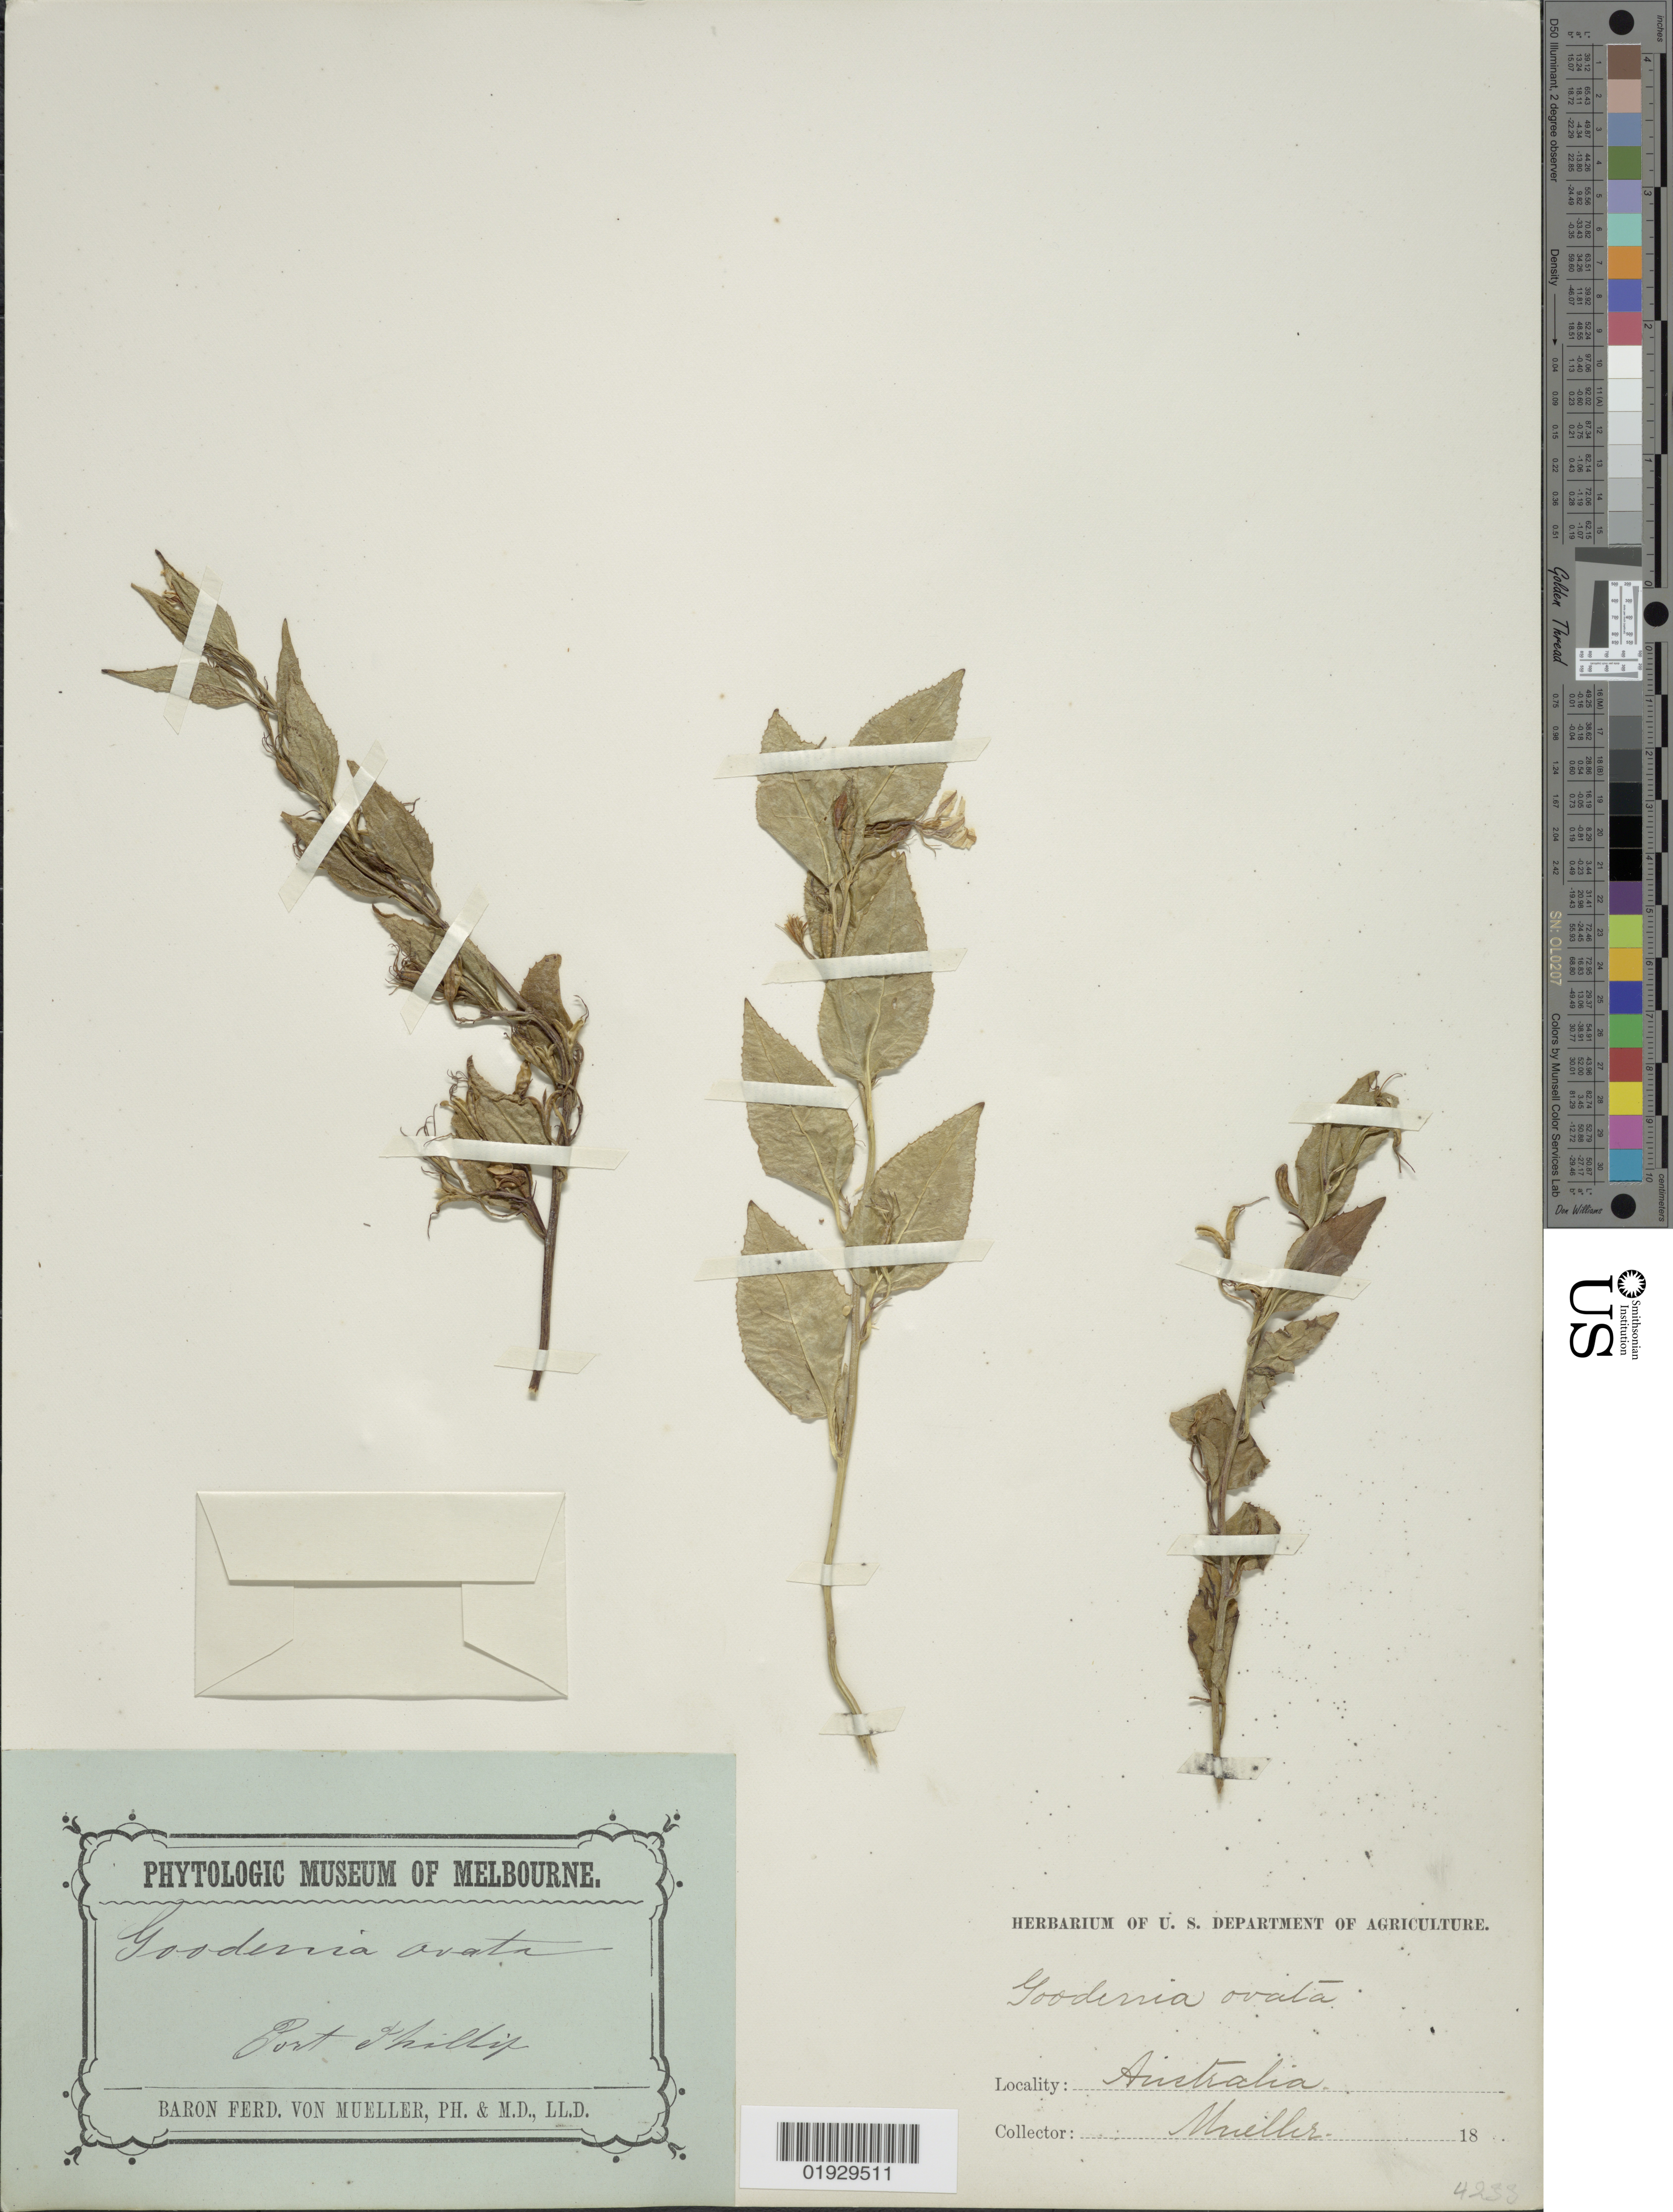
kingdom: Plantae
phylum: Tracheophyta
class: Magnoliopsida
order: Asterales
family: Goodeniaceae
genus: Goodenia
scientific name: Goodenia ovata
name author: Sm.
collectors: B. von Mueller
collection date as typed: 18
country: Australia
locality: Port Phillip.